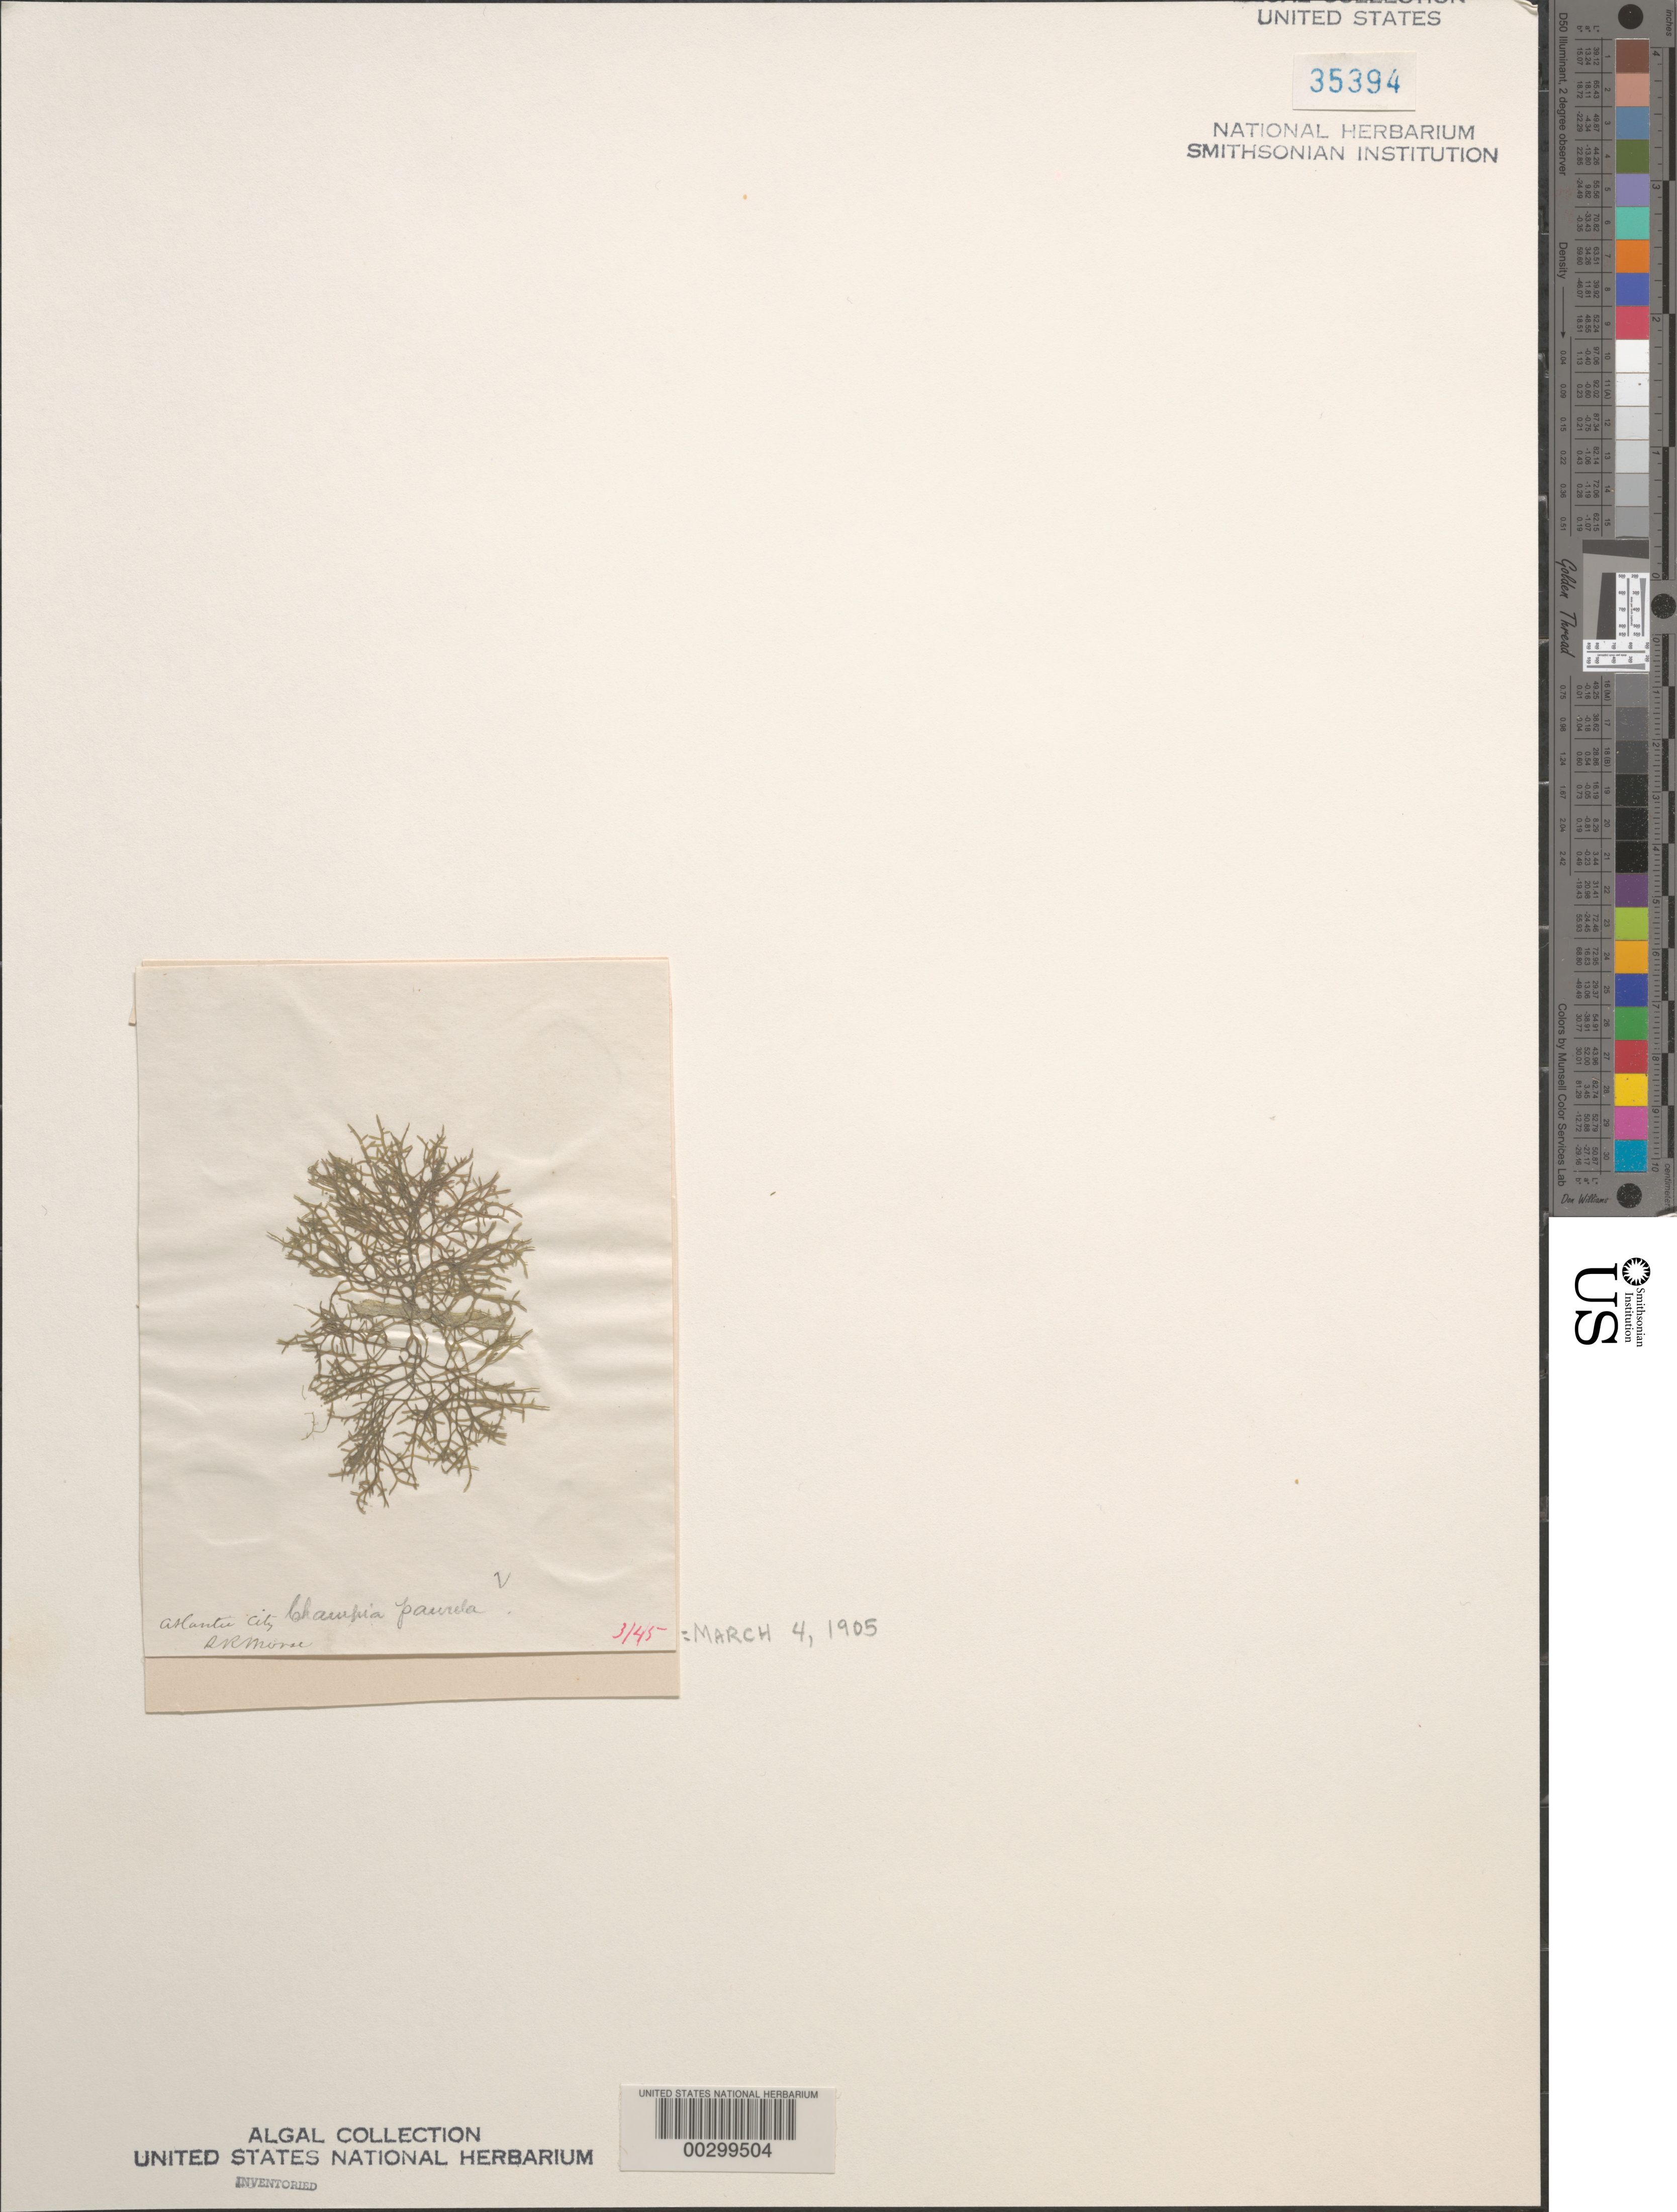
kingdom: Plantae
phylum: Rhodophyta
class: Florideophyceae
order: Rhodymeniales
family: Champiaceae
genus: Champia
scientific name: Champia parvula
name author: (C. Agardh) Harv.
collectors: S. Morse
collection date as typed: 04 Mar 1905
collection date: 1905-03-04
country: United States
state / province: New Jersey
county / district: Atlantic County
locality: Atlantic City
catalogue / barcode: US 35394